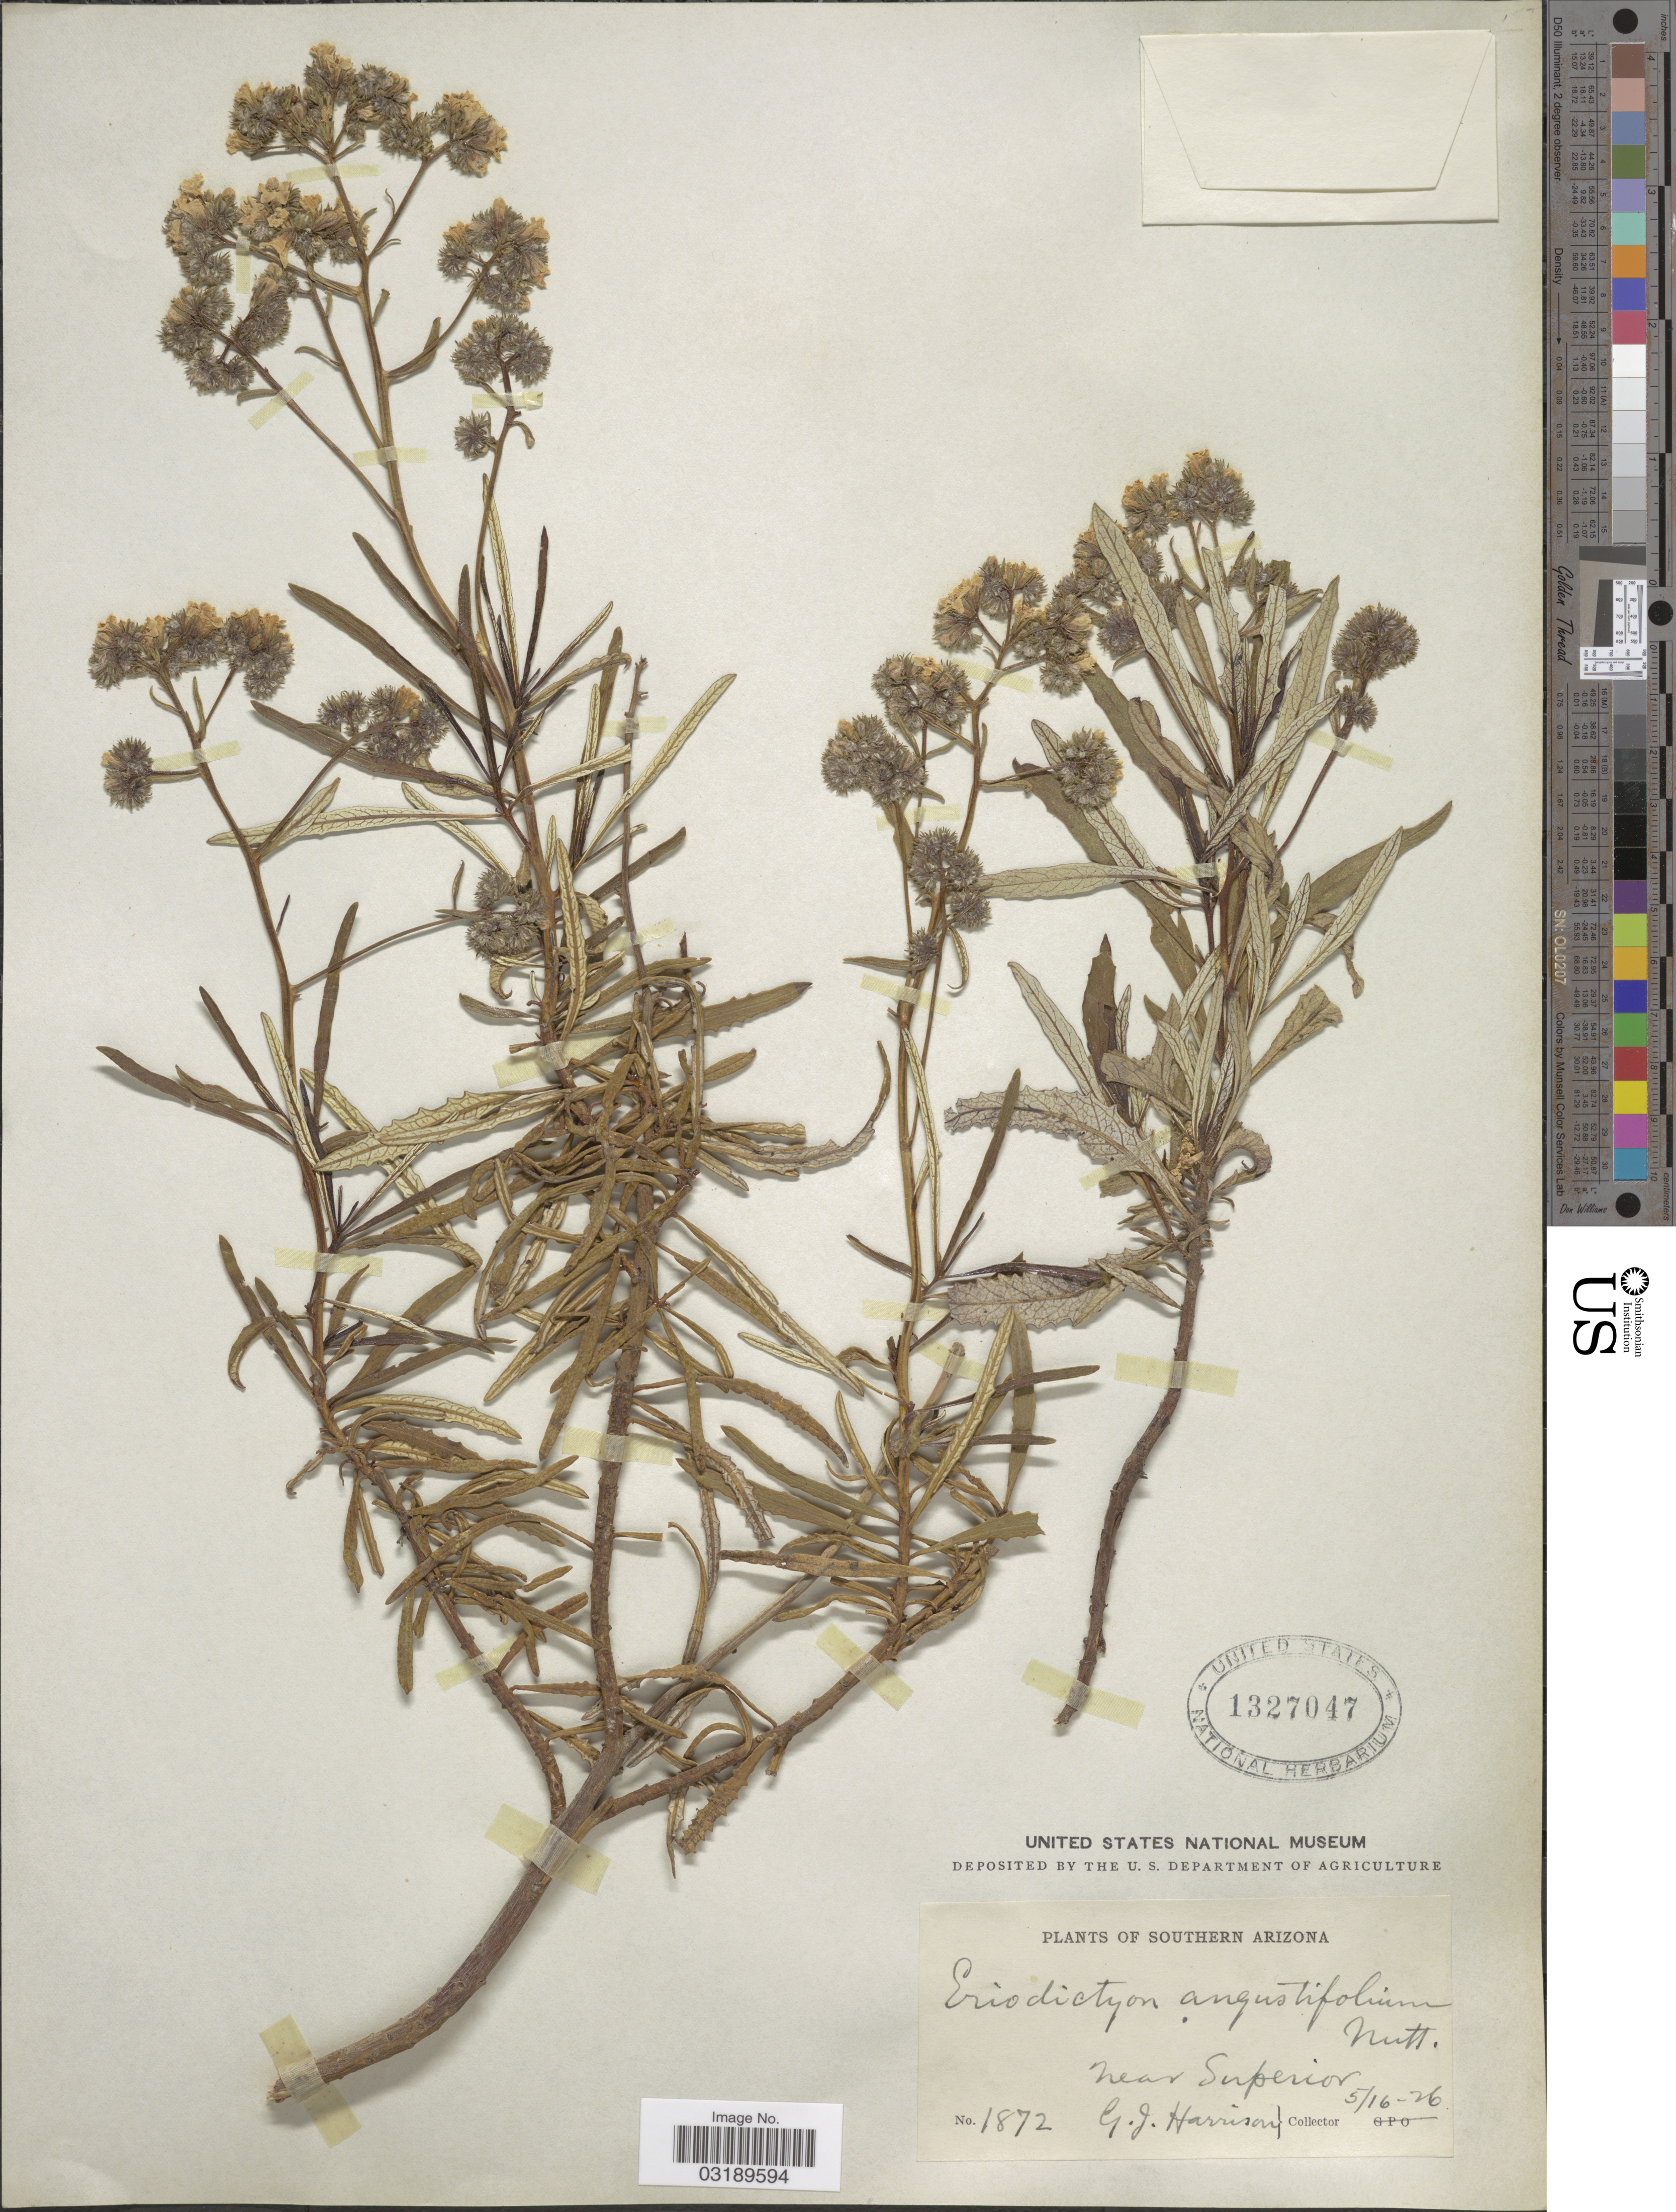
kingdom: Plantae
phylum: Tracheophyta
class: Magnoliopsida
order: Boraginales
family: Namaceae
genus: Eriodictyon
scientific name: Eriodictyon angustifolium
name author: Nutt.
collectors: G. J. Harrison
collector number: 1872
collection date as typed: Transcribed d/m/y: 16/5/26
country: United States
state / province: Arizona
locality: Southern Arizona. Near Superior.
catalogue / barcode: US 1327047